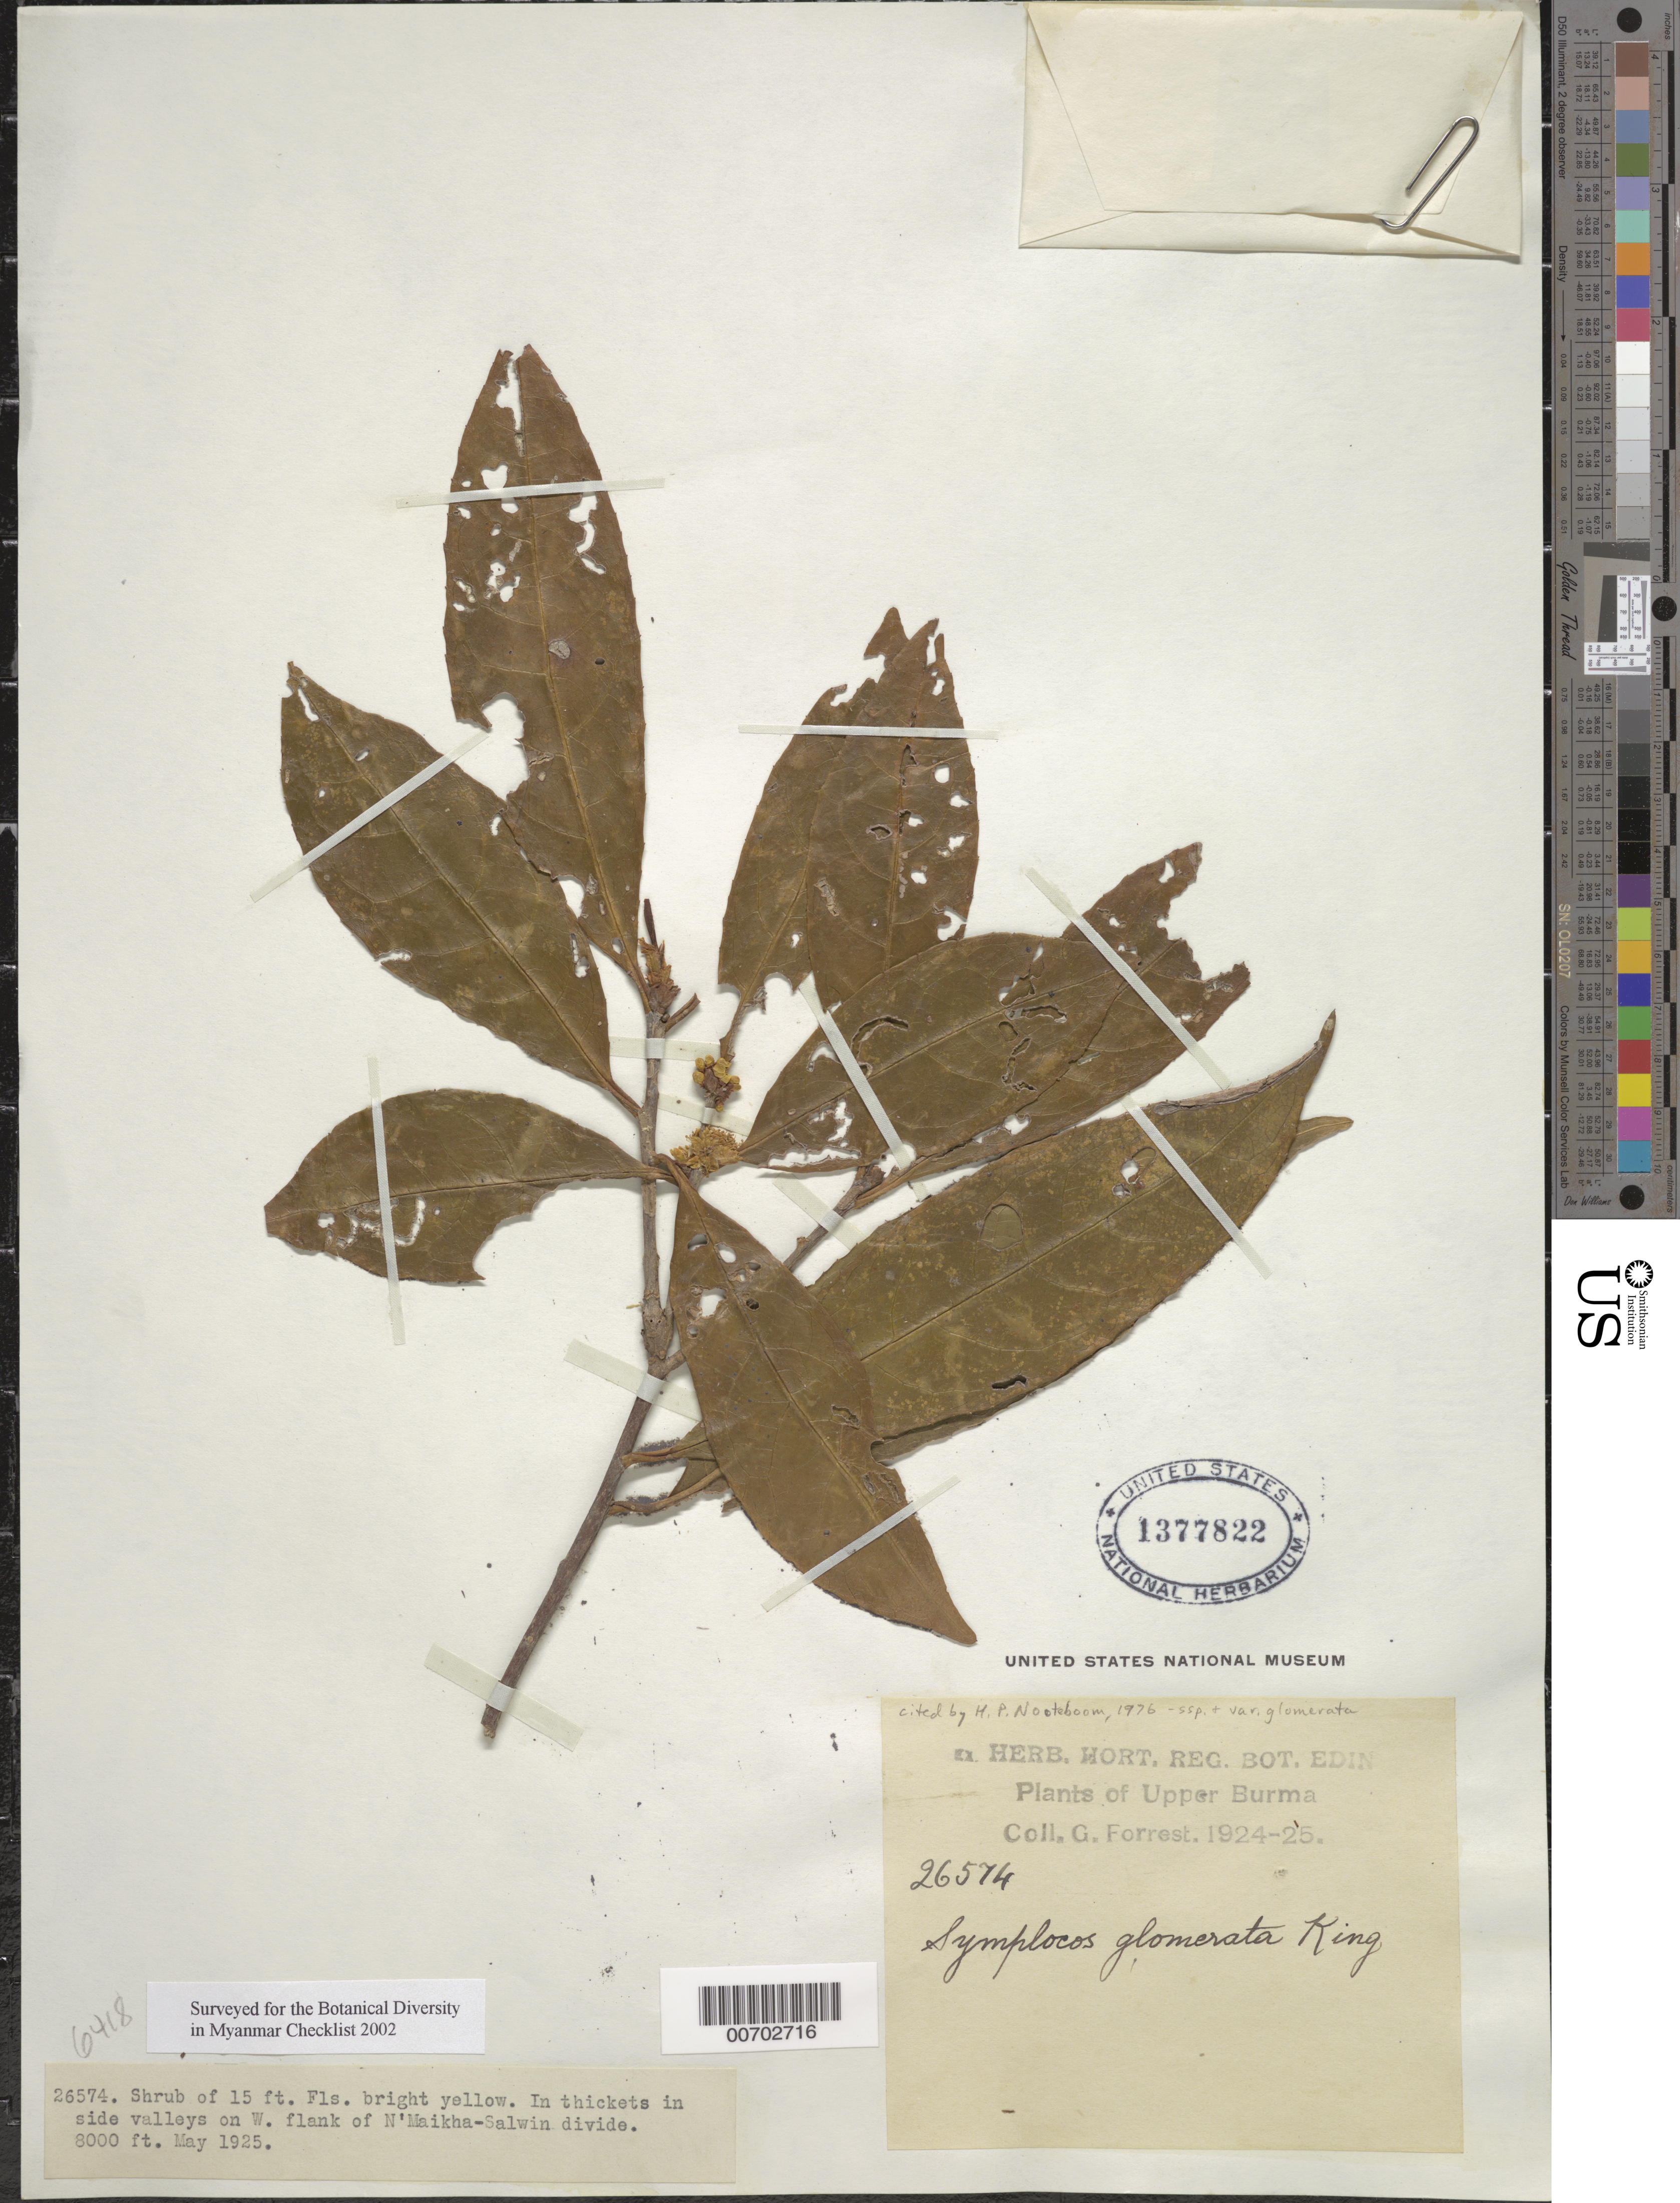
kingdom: Plantae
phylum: Tracheophyta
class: Magnoliopsida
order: Ericales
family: Symplocaceae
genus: Symplocos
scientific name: Symplocos glomerata var. glomerata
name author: King ex C.B. Clarke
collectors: G. Forrest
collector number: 26574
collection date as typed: May 1925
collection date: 1925-05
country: Myanmar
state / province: Kachin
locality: N'Maikha-Salwin divide, W flank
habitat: Thickets in side valleys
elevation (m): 2438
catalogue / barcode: US 1377822